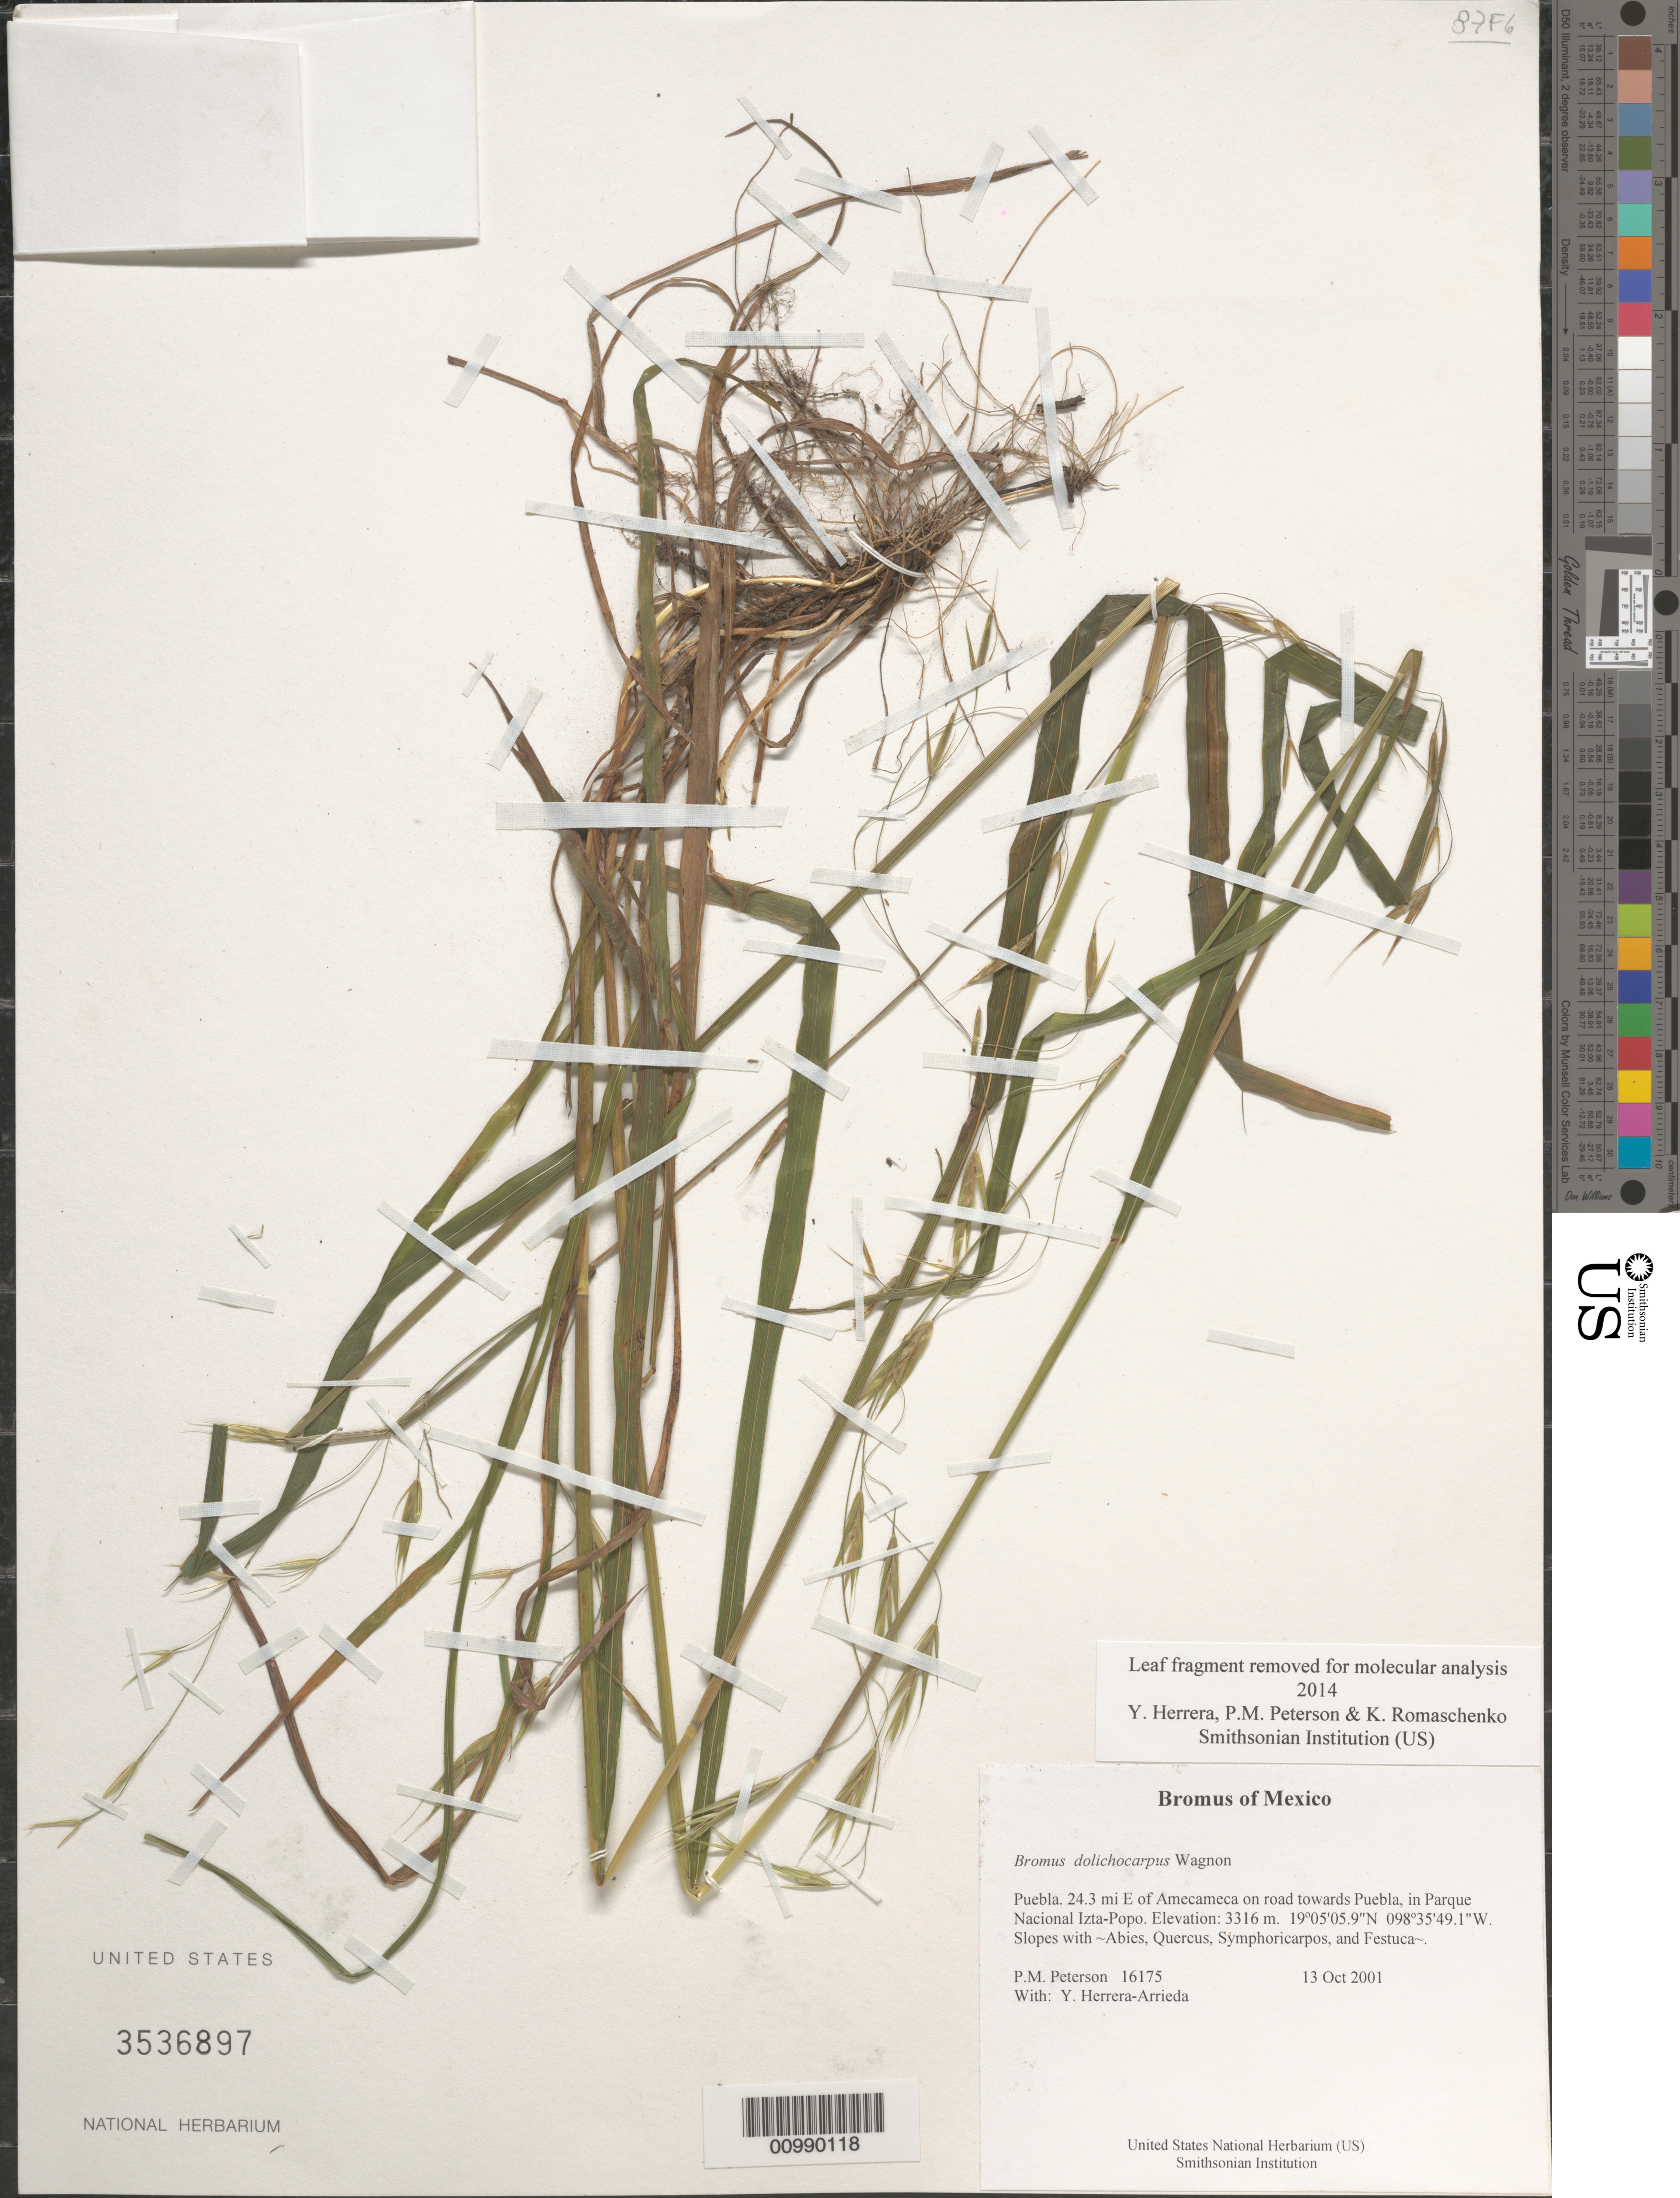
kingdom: Plantae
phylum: Tracheophyta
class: Liliopsida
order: Poales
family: Poaceae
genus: Bromus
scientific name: Bromus dolichocarpus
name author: Wagnon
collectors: P. M. Peterson & Y. Herrera Arrieta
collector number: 16175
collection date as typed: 13 Oct 2001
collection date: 2001-10-13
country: Mexico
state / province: Puebla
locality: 24.3 mi E of Amecameca on road towards Puebla, in Parque Nacional Izta-Popo.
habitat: Slopes with ~Abies, Quercus, Symphoricarpos, and Festuca~.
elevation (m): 3316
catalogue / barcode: US 3536897